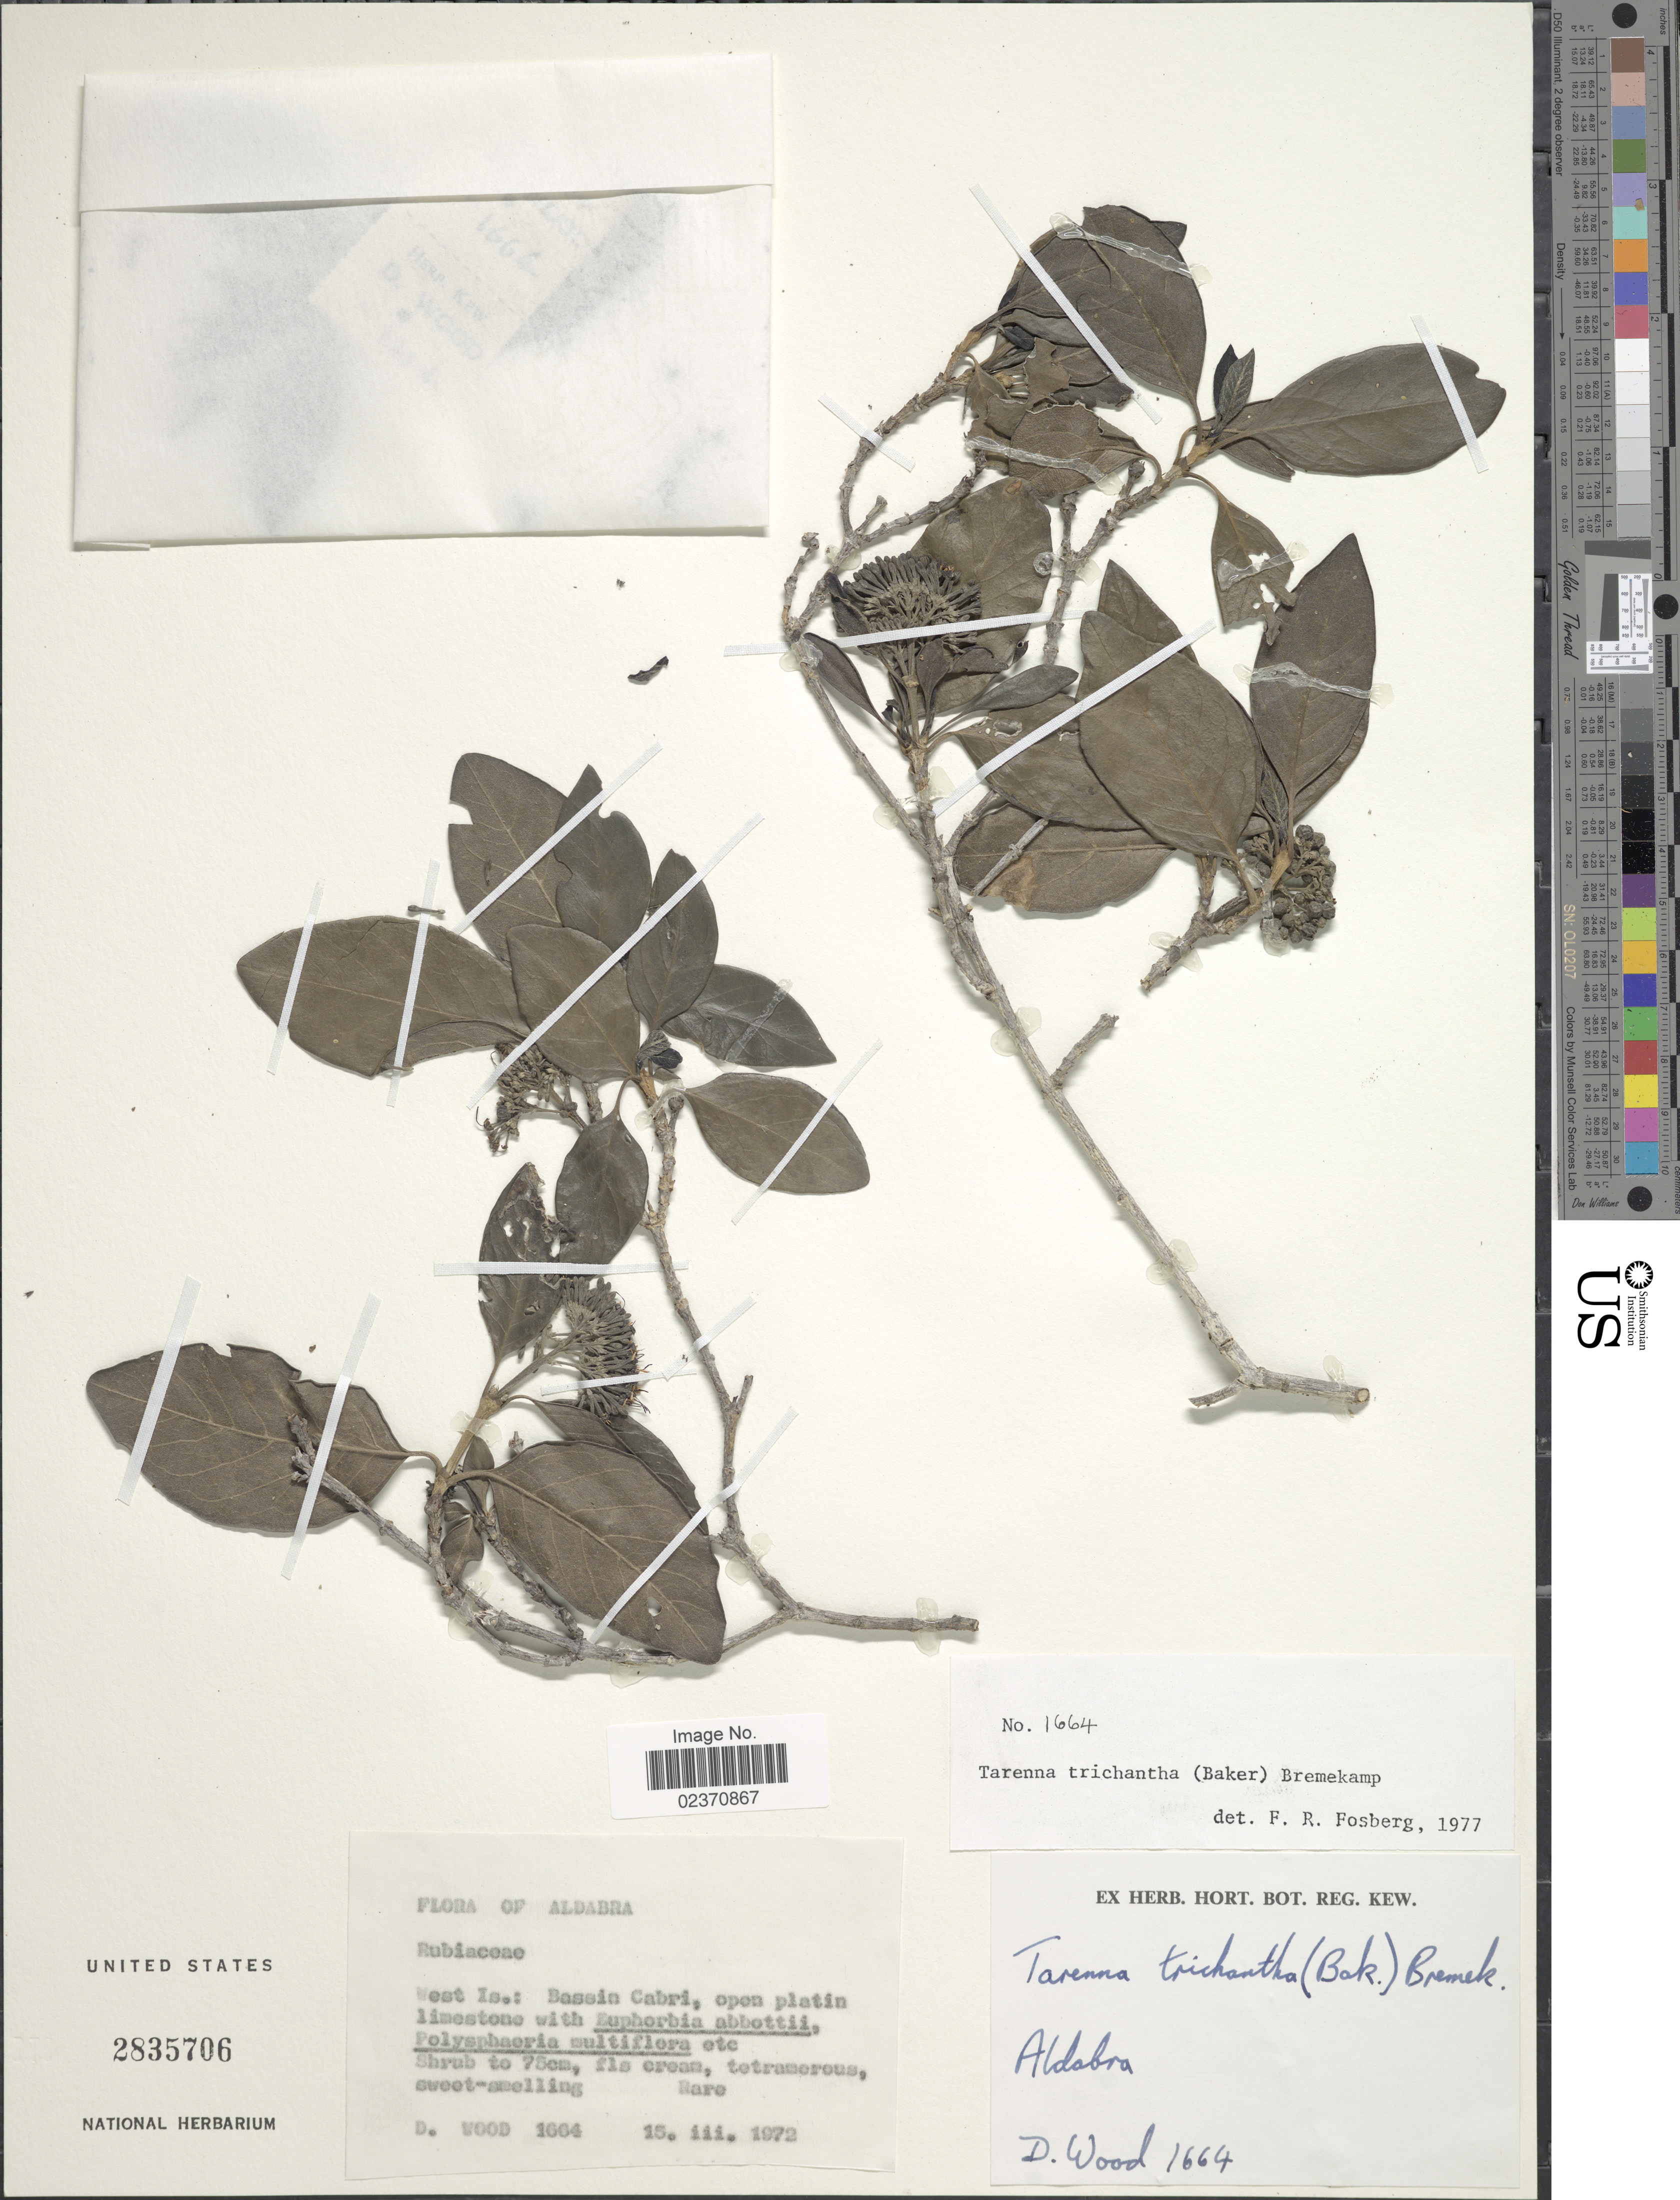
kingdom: Plantae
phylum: Tracheophyta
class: Magnoliopsida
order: Gentianales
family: Rubiaceae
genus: Paracephaelis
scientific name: Paracephaelis trichantha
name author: (Baker) De Block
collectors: D. Wood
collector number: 1664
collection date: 1972-03-15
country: Seychelles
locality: Aldabra, West Is.: Bassin Cabri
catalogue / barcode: US 2835706